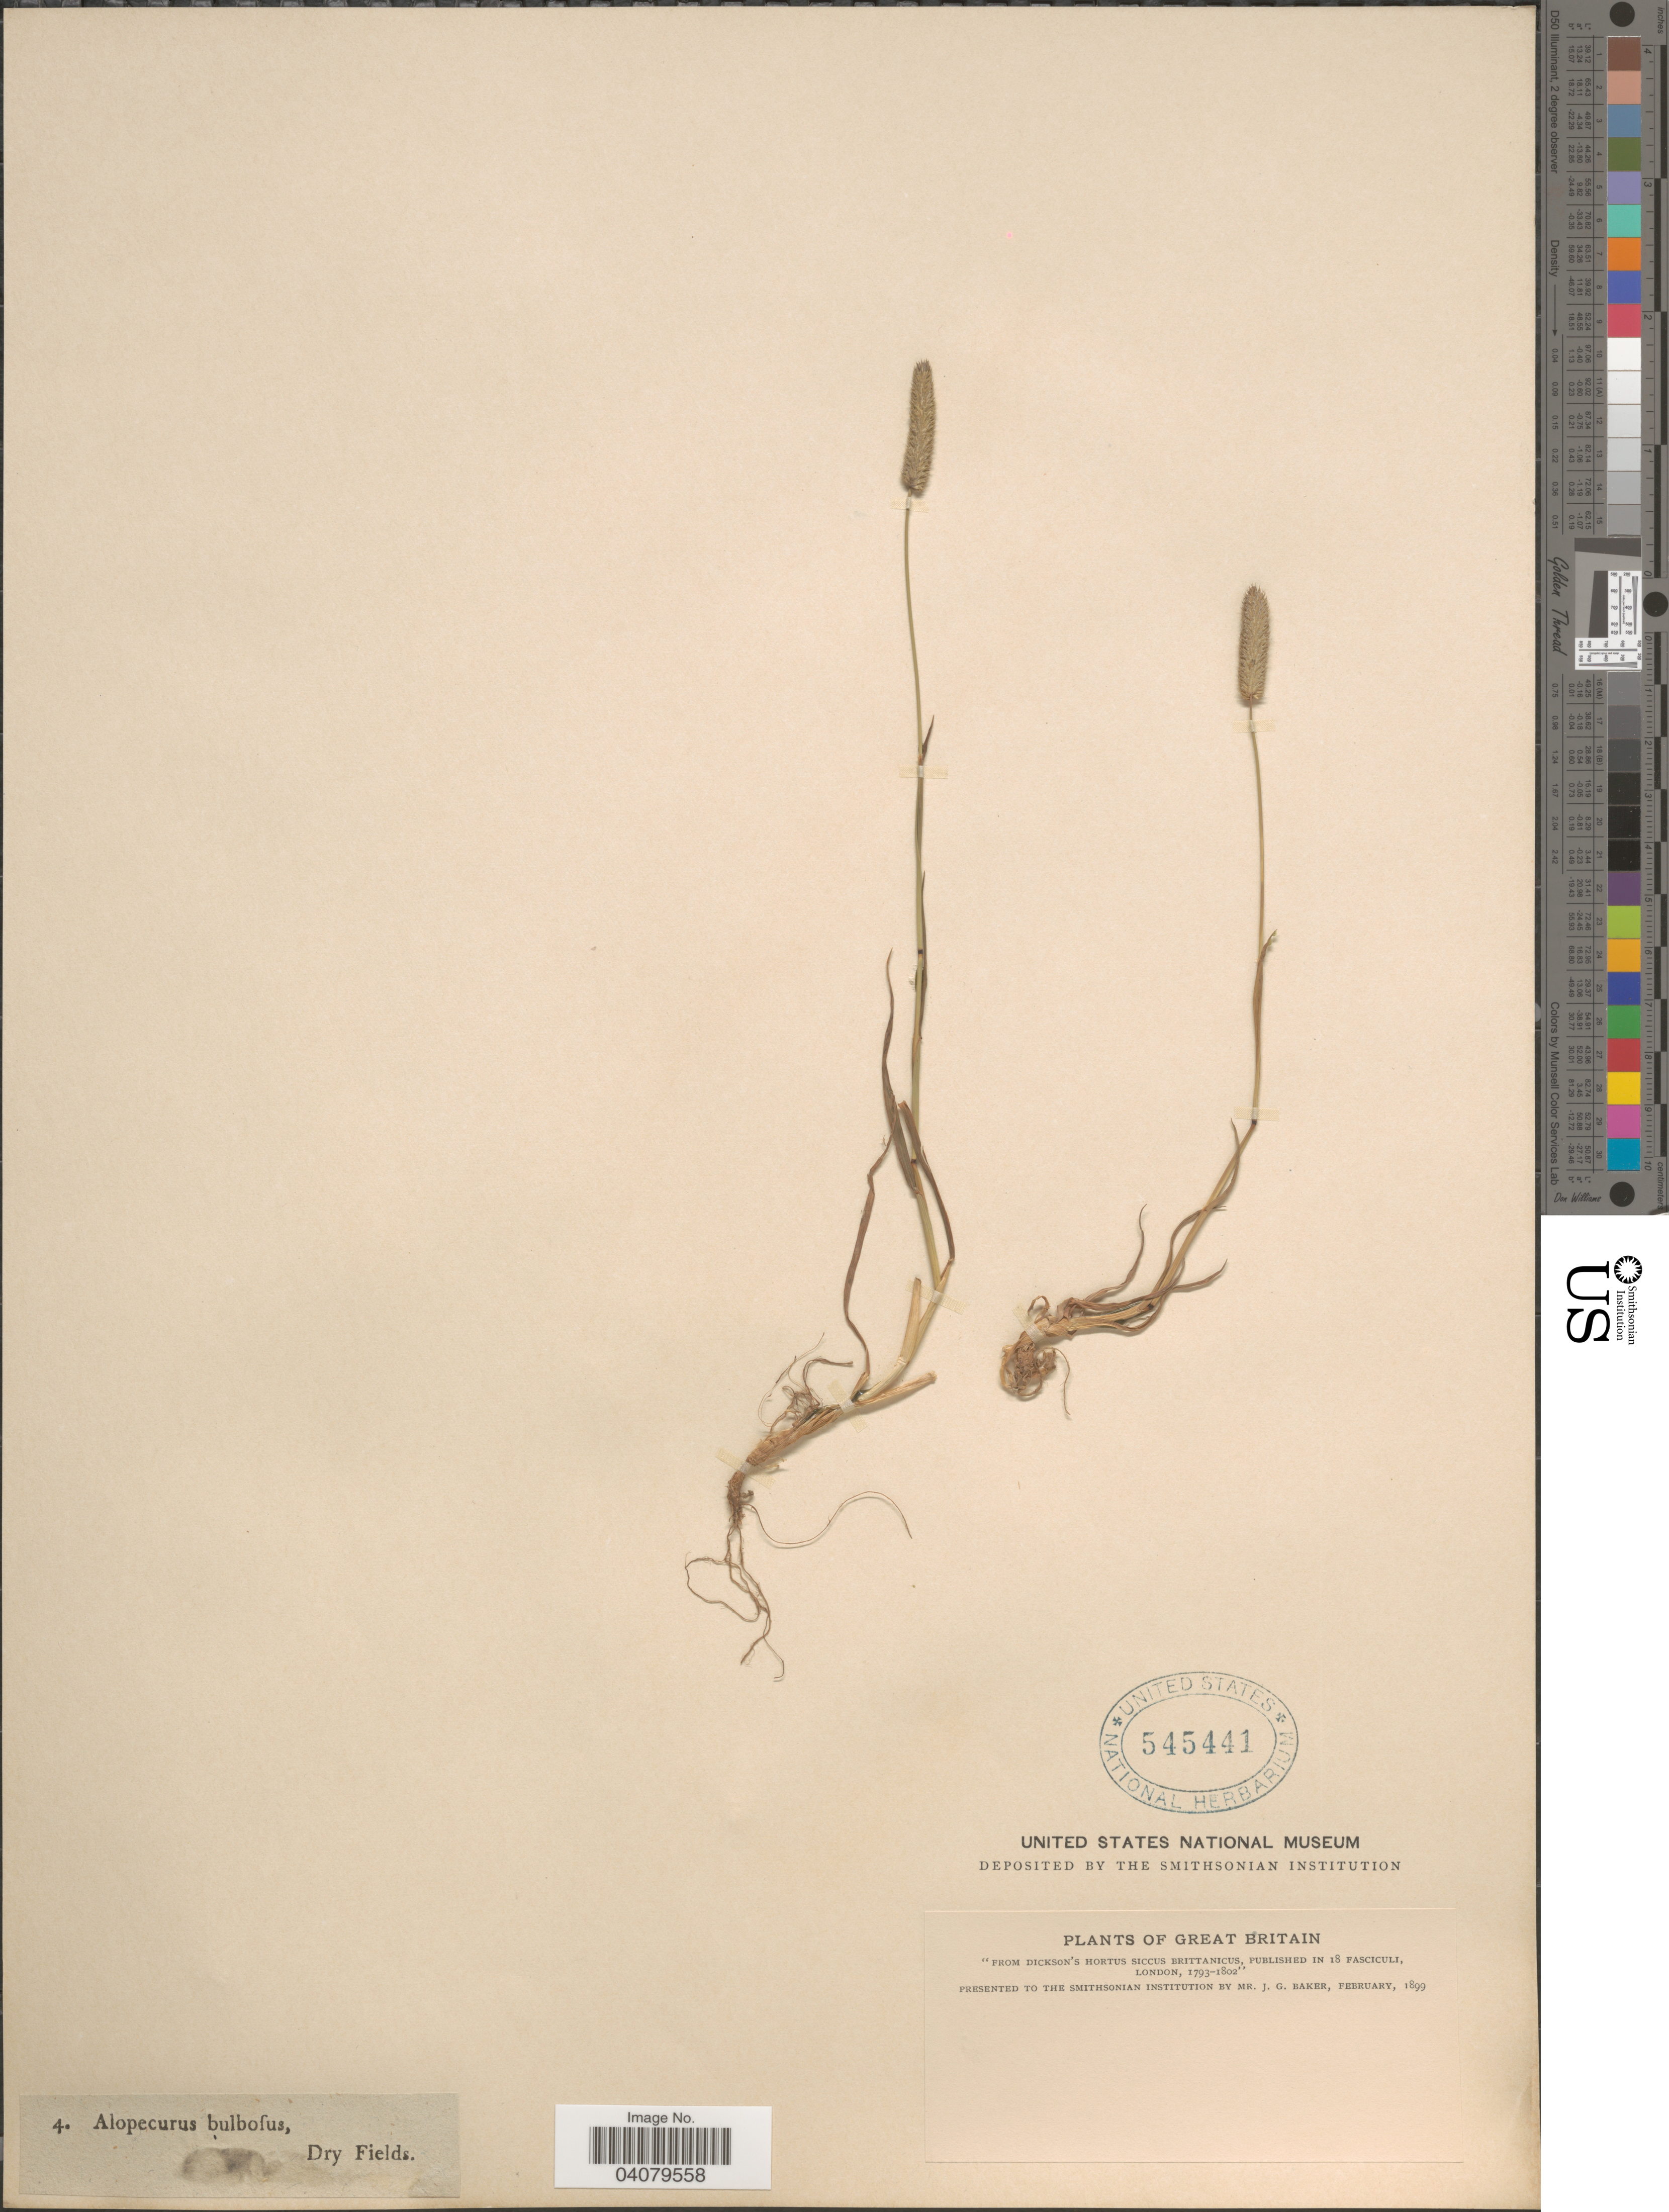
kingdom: Plantae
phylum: Tracheophyta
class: Liliopsida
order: Poales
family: Poaceae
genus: Alopecurus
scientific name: Alopecurus bulbosus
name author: Gouan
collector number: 4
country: United Kingdom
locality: Great Britain.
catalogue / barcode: US 545441